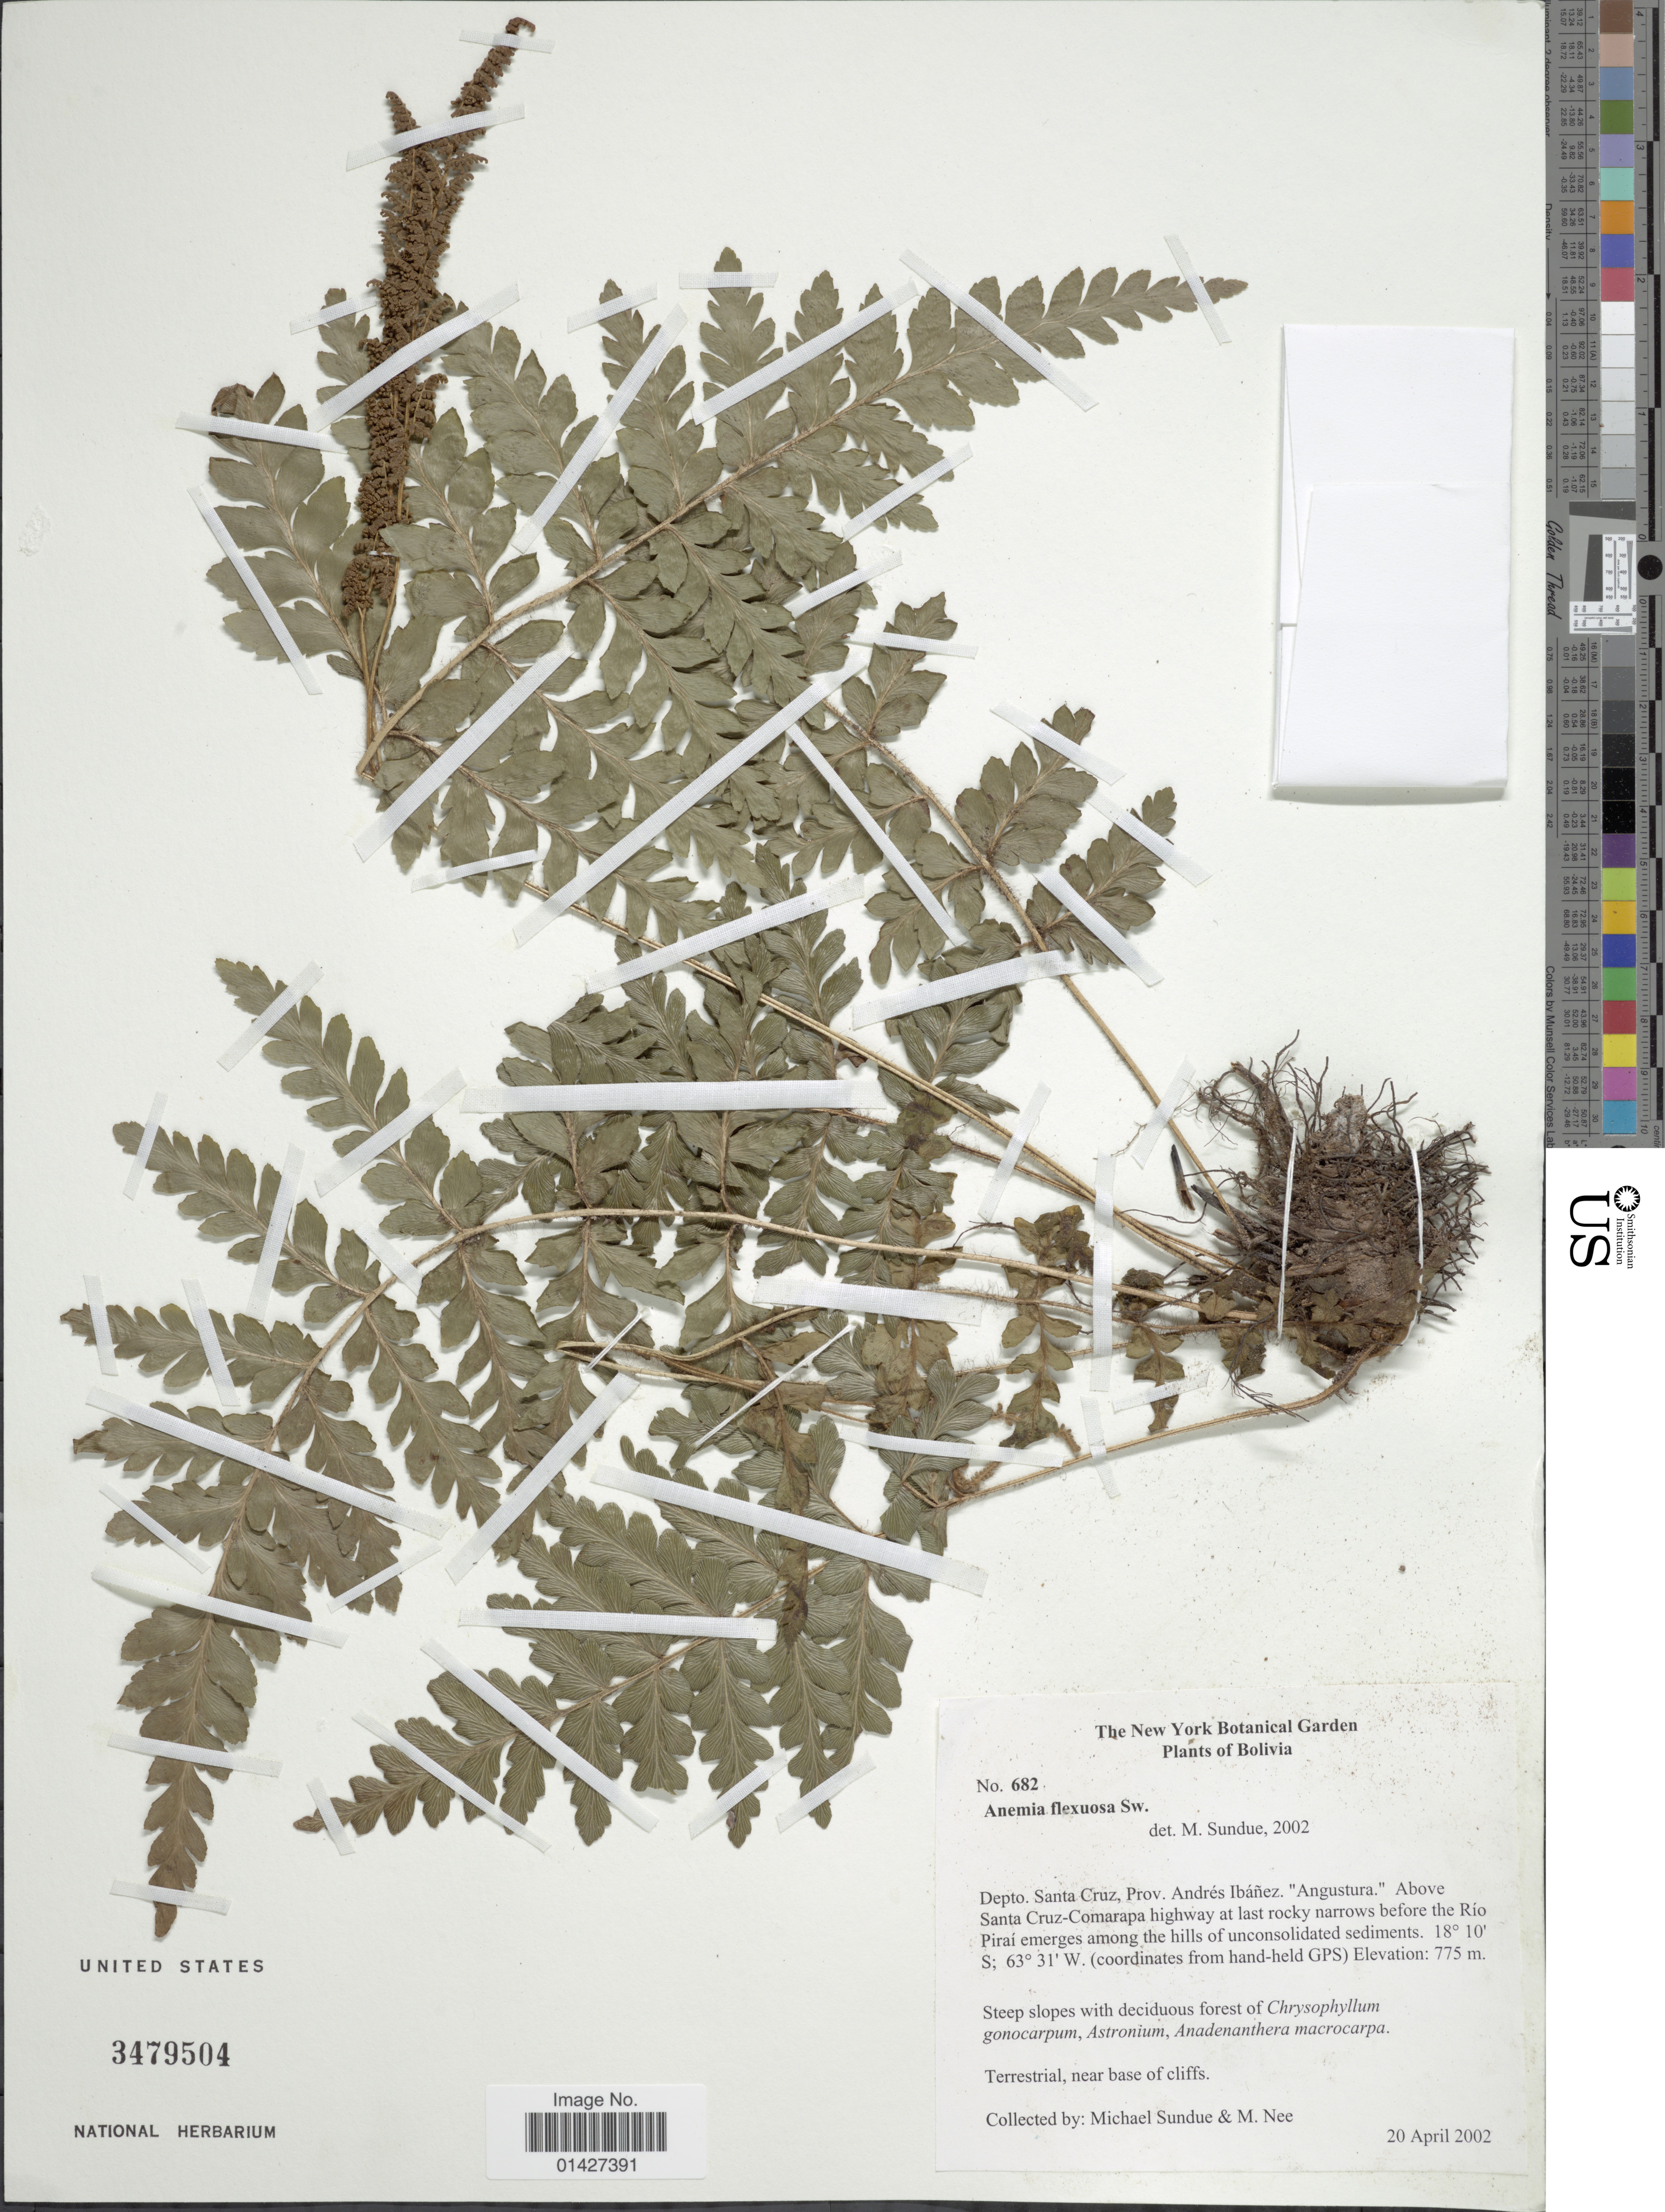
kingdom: Plantae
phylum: Tracheophyta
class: Polypodiopsida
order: Schizaeales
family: Anemiaceae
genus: Anemia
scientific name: Anemia flexuosa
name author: (Savigny) Sw.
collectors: M. Sundue & M. Nee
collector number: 682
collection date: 2002-04-20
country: Bolivia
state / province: Santa Cruz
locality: Depto. Santa Cruz, Prov. Andrés Ibánez. "Angustura". Above Santa Cruz- Comarapa highway at last rocky narrows before the Río Piraí emerges among hills of unconsolidated sediments.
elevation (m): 775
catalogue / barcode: US 3479504